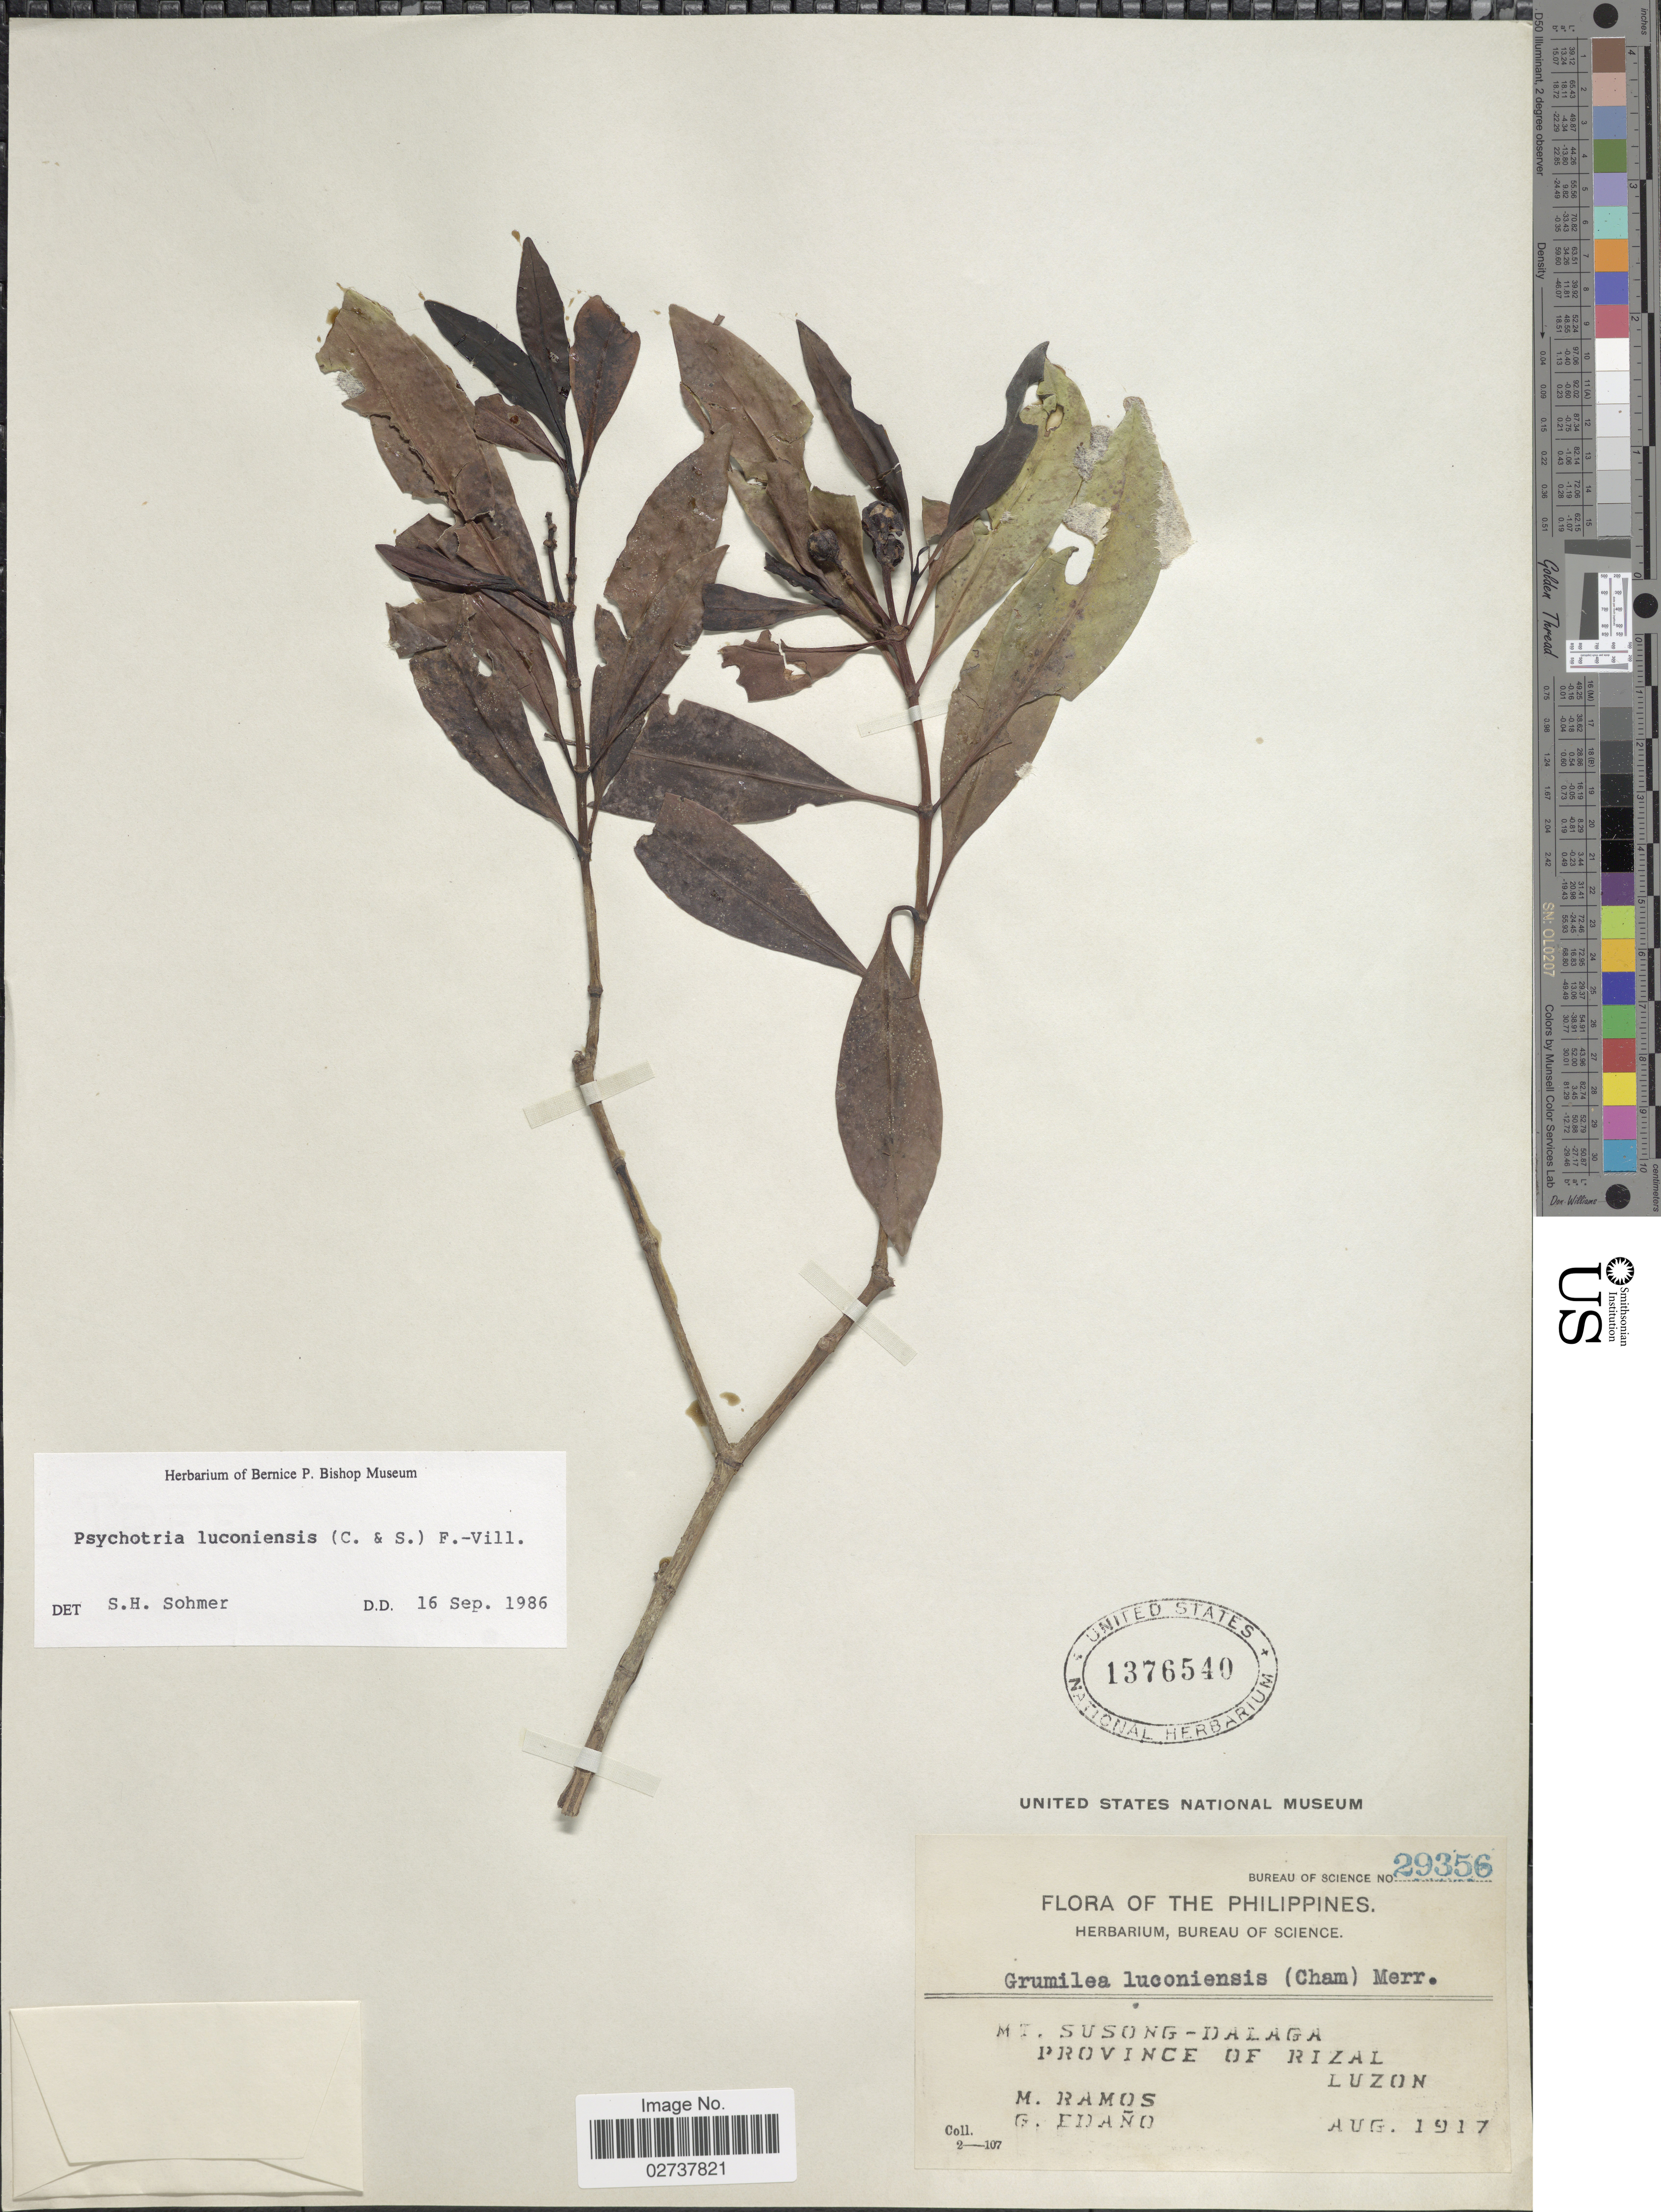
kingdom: Plantae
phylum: Tracheophyta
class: Magnoliopsida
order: Gentianales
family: Rubiaceae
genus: Psychotria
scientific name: Psychotria luzoniensis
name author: (Cham. & Schltdl.) Fern.-Vill.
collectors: M. Ramos & G. Edaño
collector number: Bureau of Science 29356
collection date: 1917-08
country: Philippines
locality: Mt. Susong-Dalaga Province of Rizal Luzon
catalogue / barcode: US 1376540